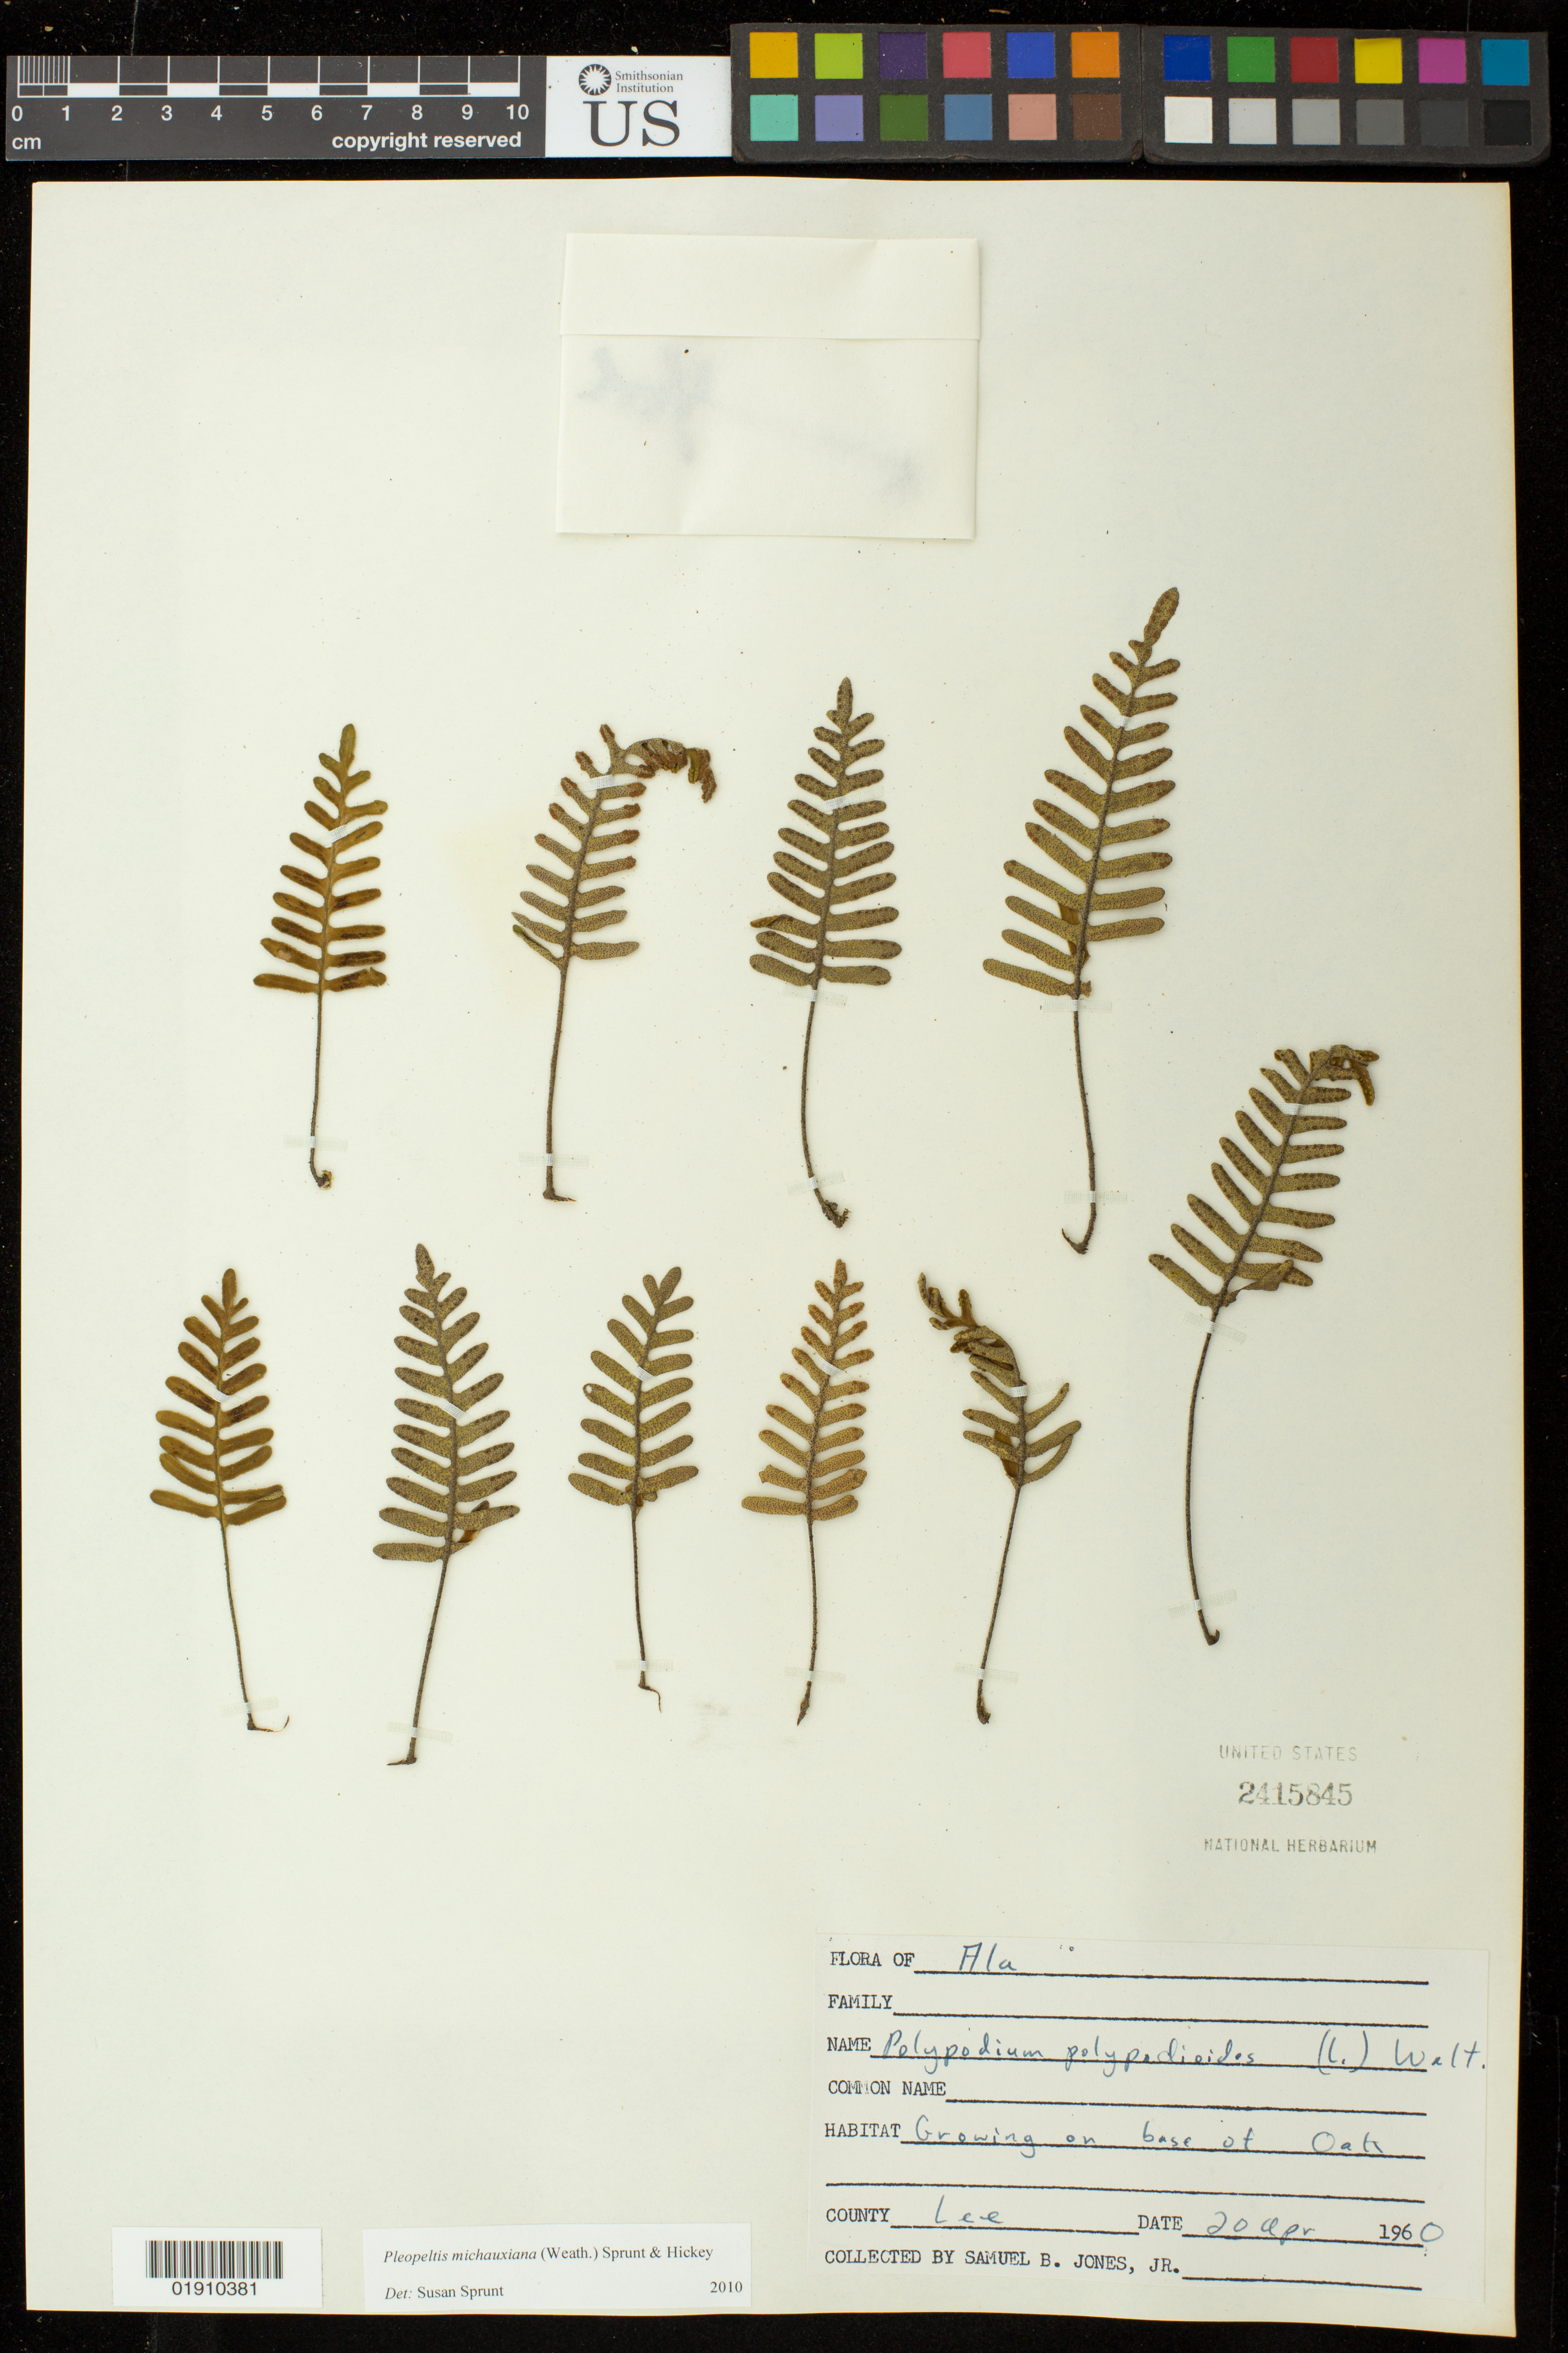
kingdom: Plantae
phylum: Tracheophyta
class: Polypodiopsida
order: Polypodiales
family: Polypodiaceae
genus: Pleopeltis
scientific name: Pleopeltis michauxiana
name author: (Weath.) Hickey & Sprunt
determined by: Sprunt, S. V.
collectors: S. B. Jones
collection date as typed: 20 Apr 1960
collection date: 1960-04-20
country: United States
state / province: Florida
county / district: Lee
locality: Fla. County Lee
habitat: growing on base of oak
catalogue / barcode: US 2415845